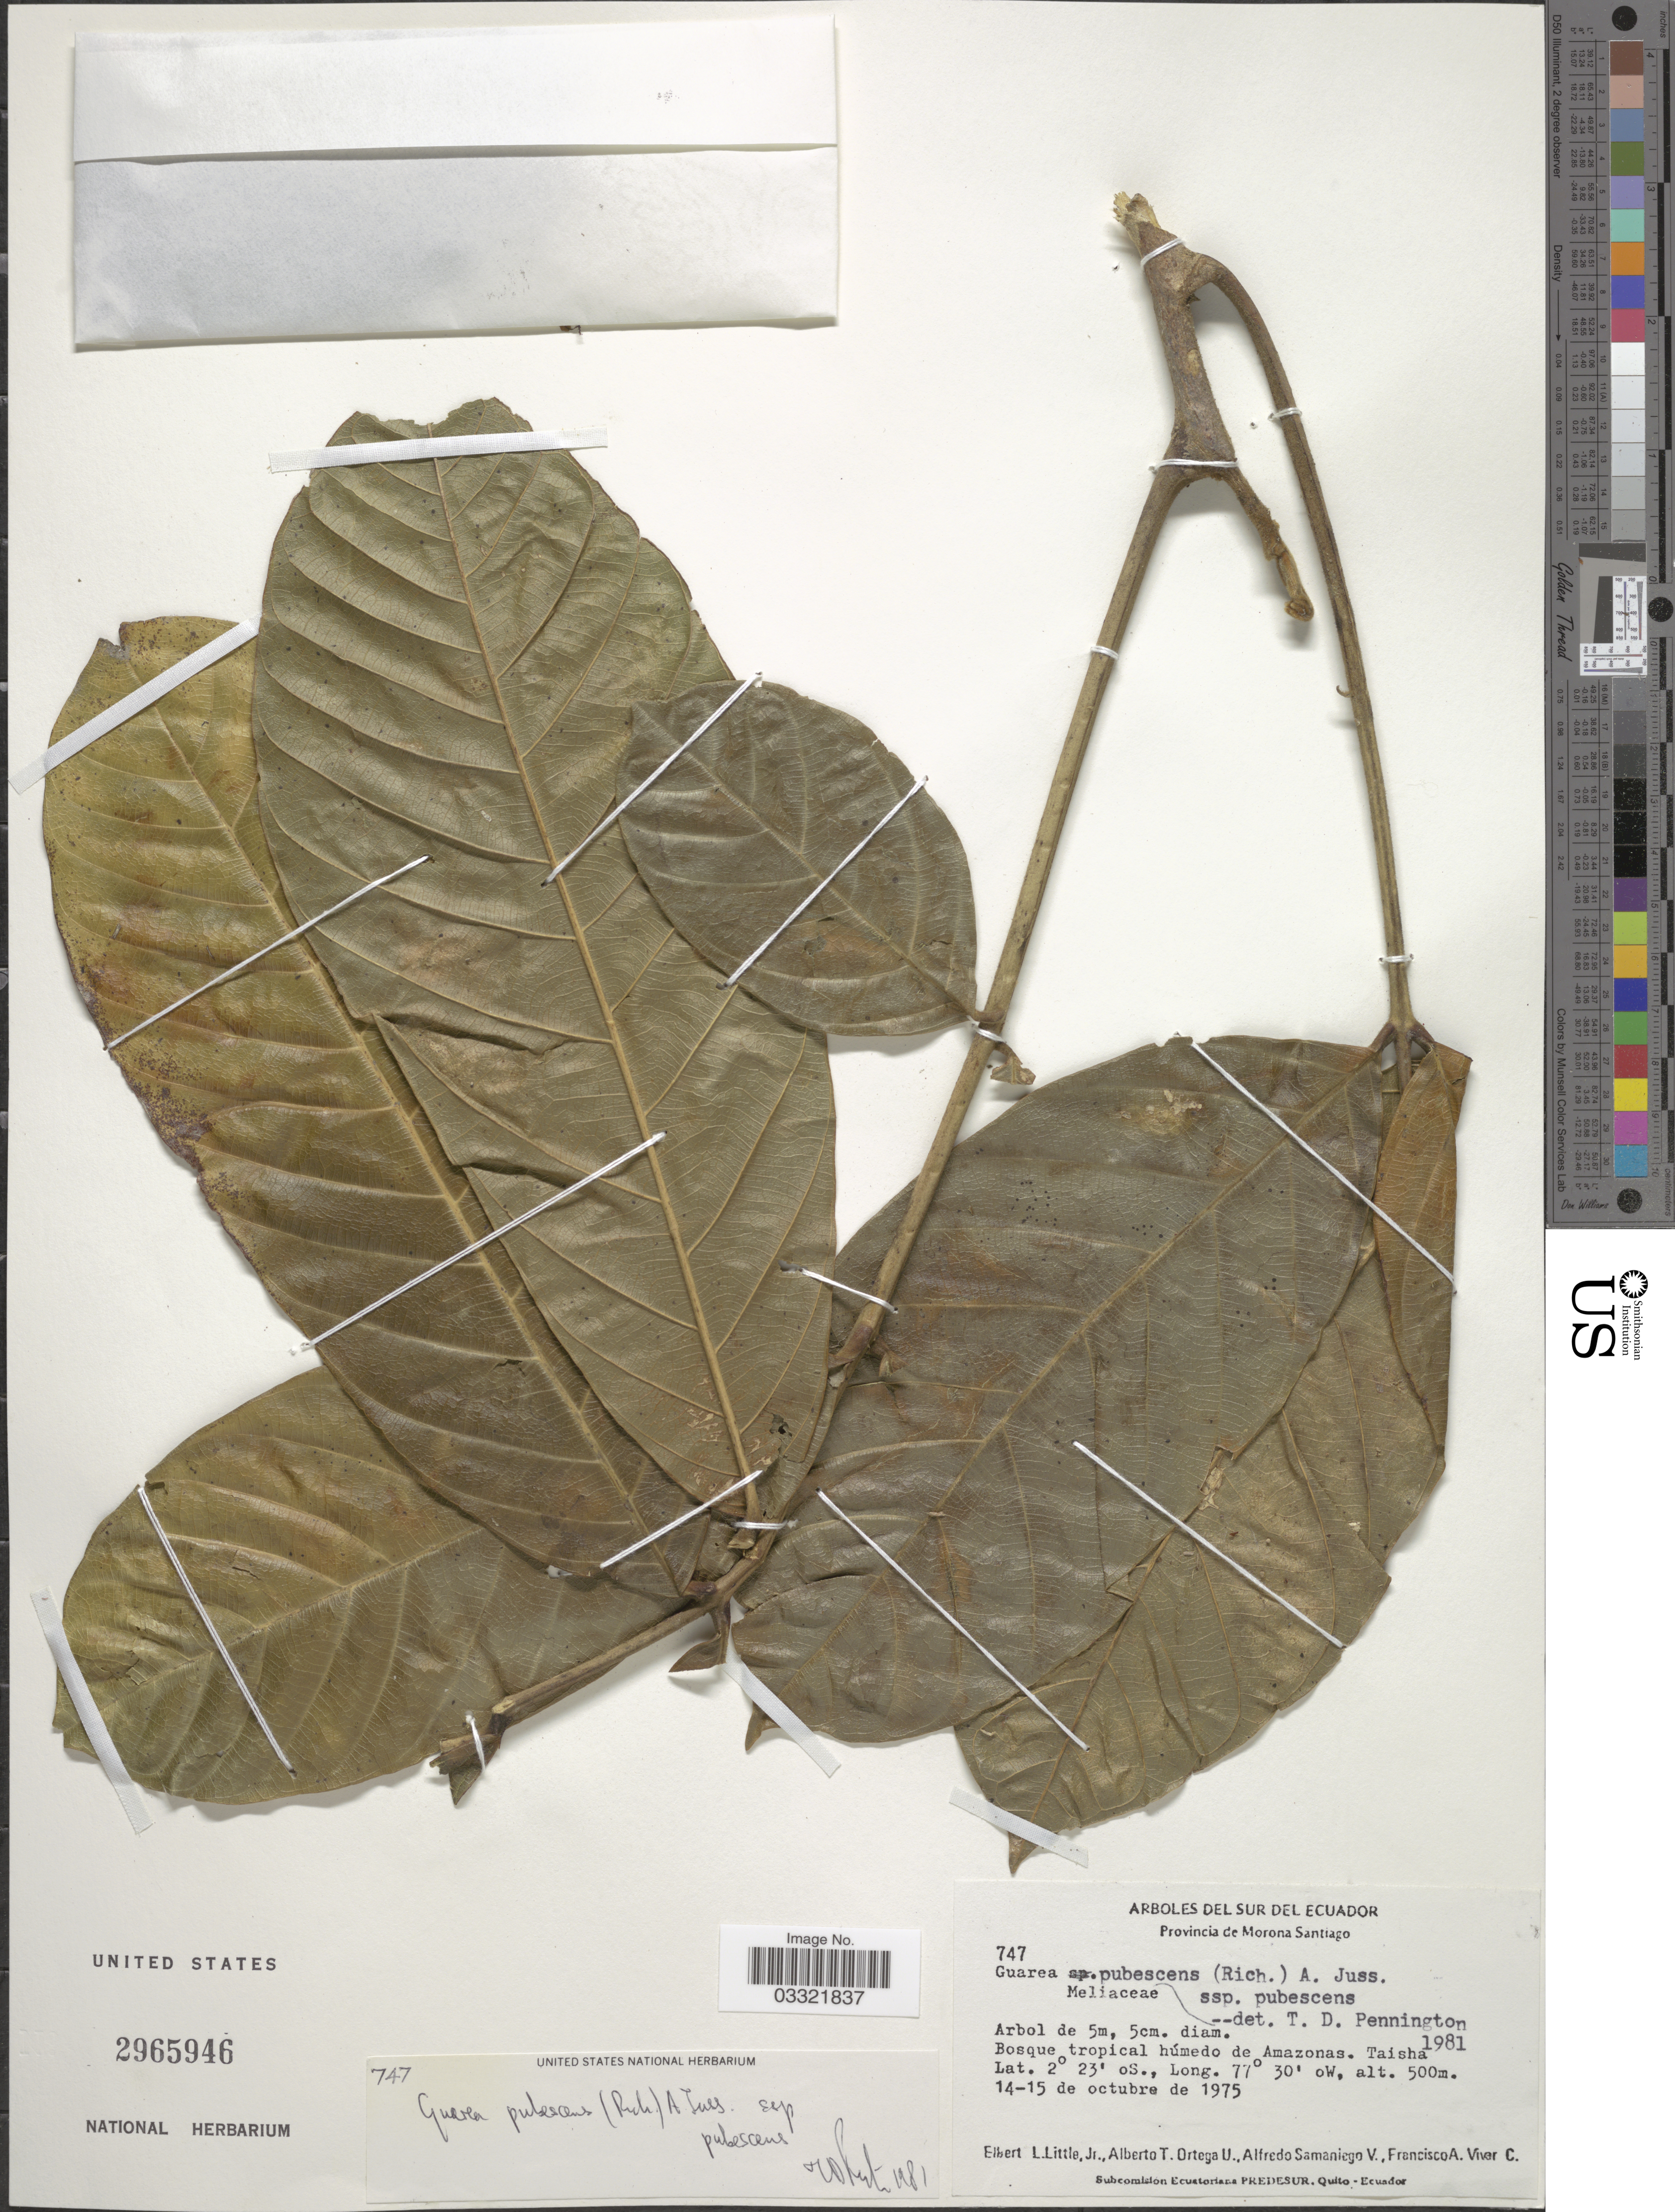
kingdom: Plantae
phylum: Tracheophyta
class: Magnoliopsida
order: Sapindales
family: Meliaceae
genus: Guarea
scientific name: Guarea pubescens subsp. pubescens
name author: (Rich.) A. Juss.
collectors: E. L. Little, A. T. Ortega U., A. V. Samaniego & F. A. Vivar C.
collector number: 747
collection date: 1975-10-14/1975-10-15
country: Ecuador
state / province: Morona-Santiago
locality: Bosque tropical húmedo de Amazonas. Taisha.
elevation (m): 500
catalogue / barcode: US 2965946